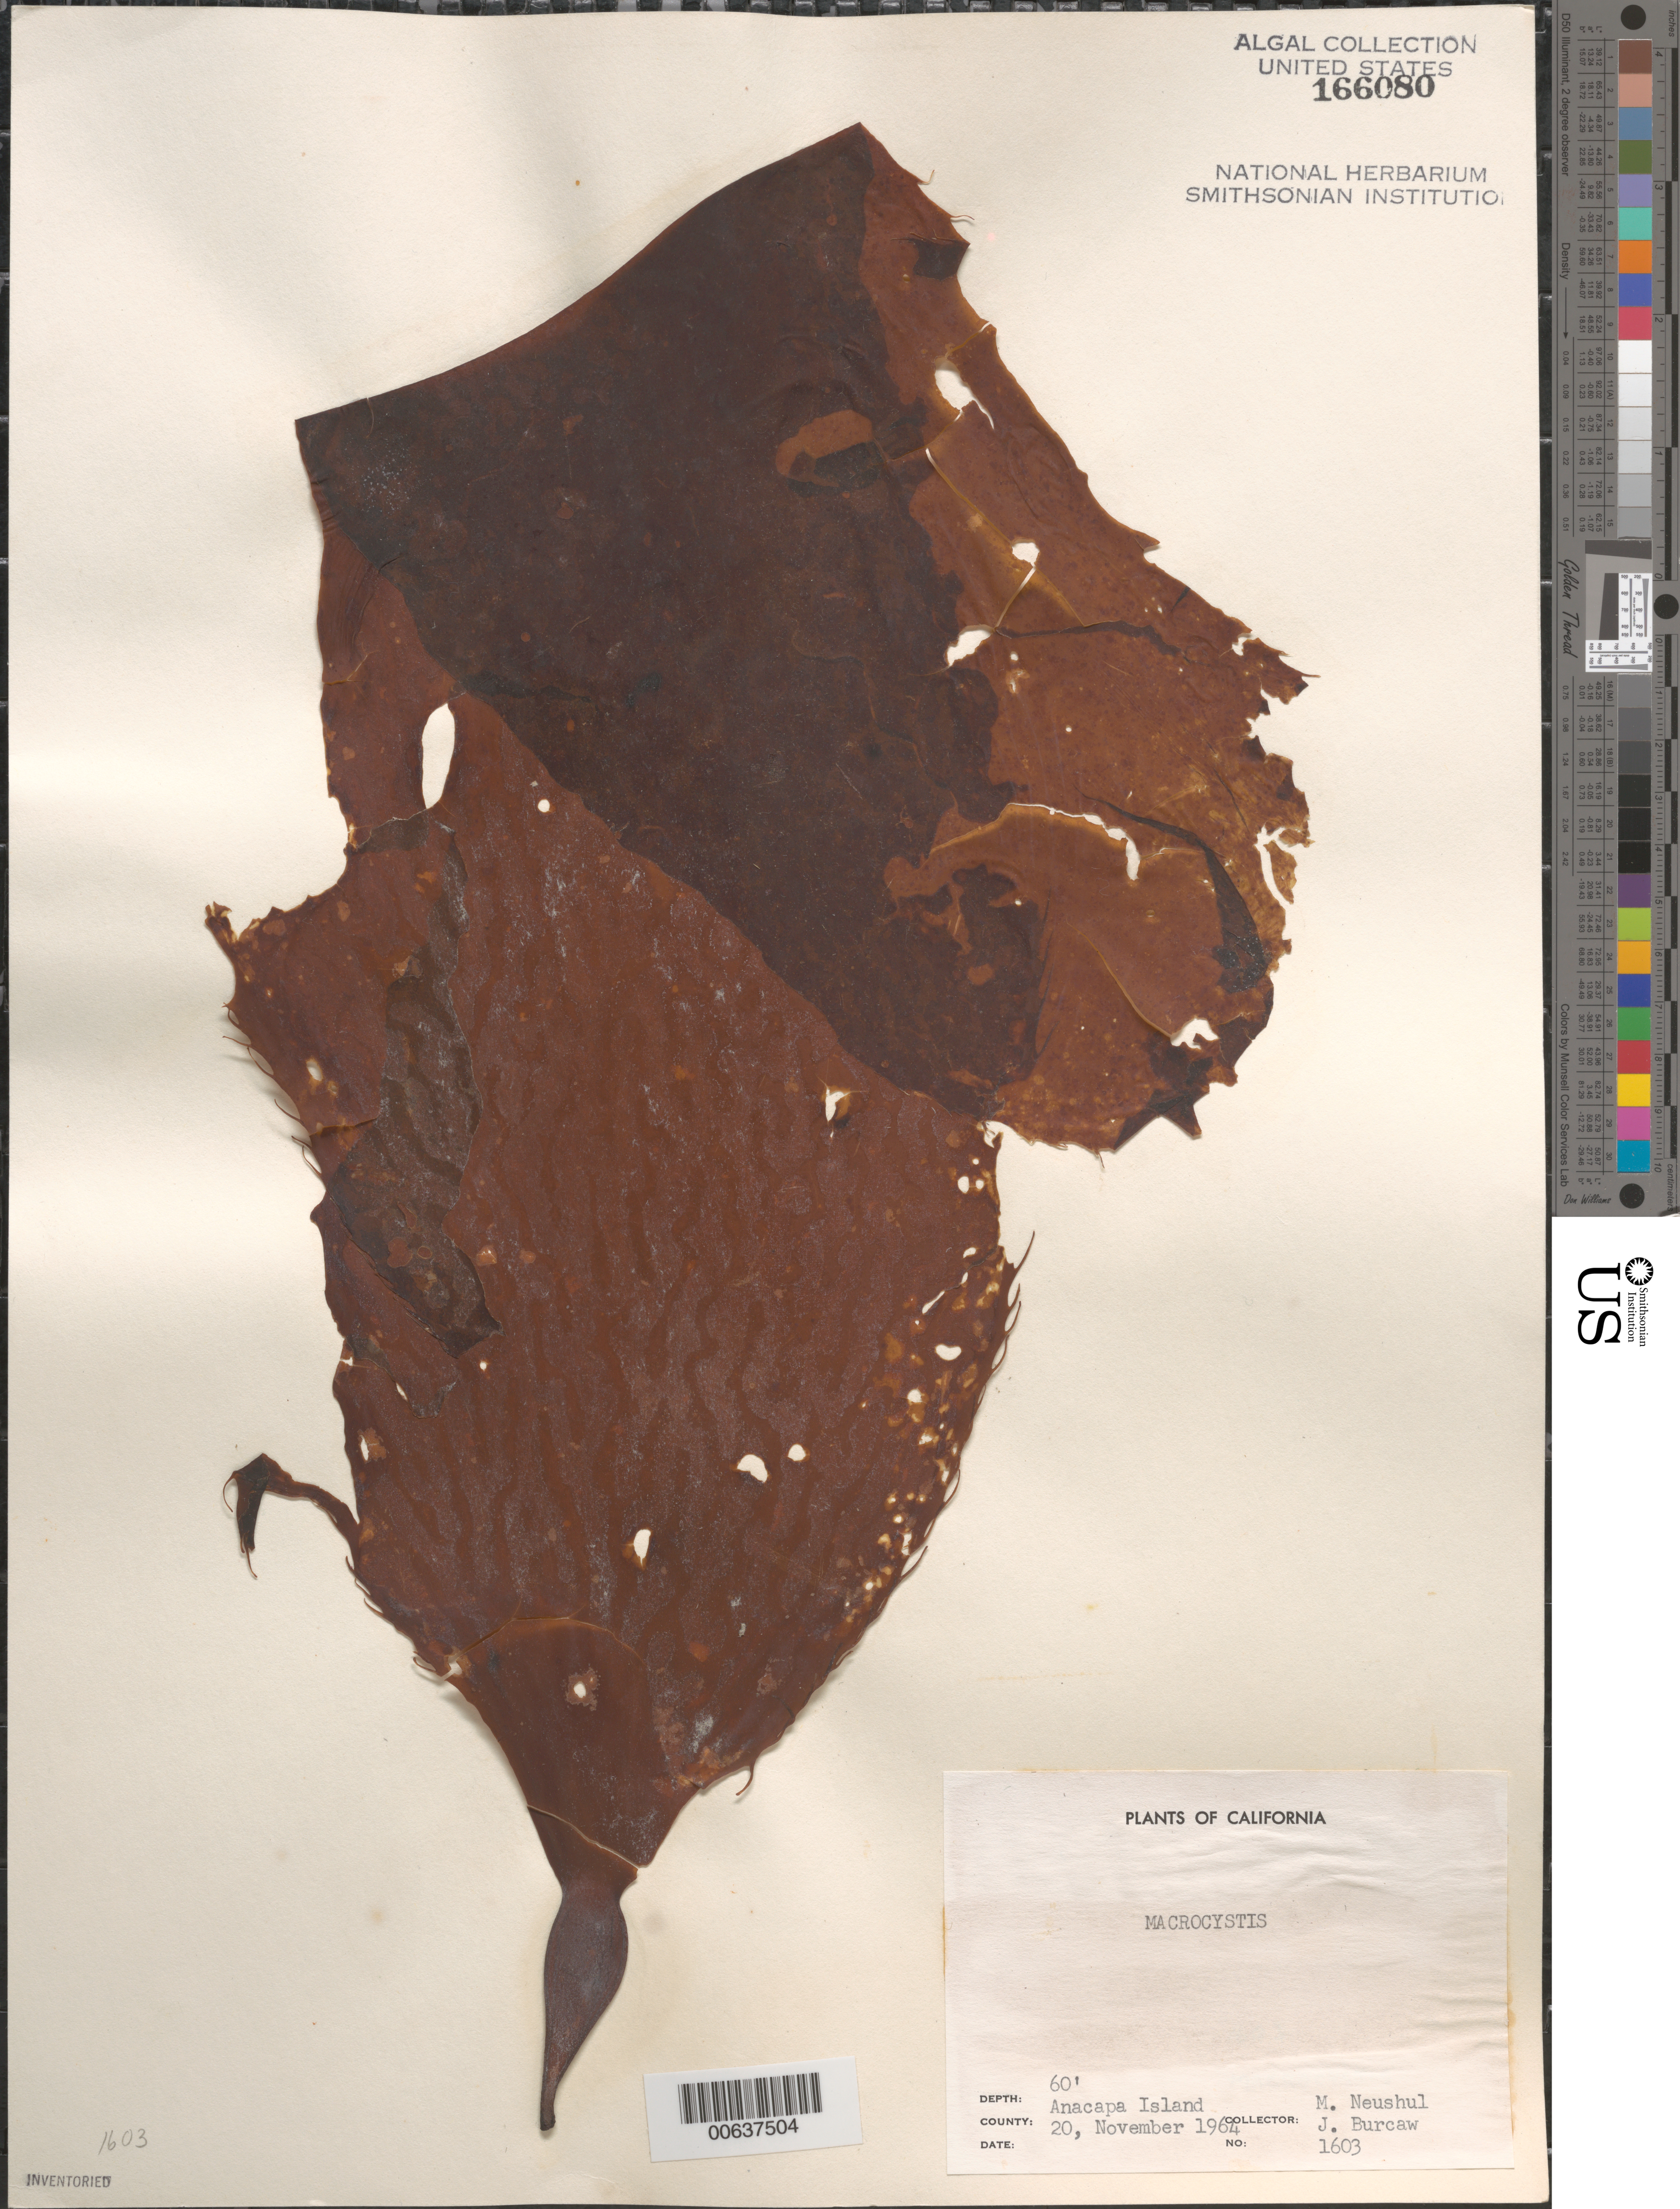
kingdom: Chromista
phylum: Ochrophyta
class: Phaeophyceae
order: Laminariales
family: Laminariaceae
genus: Macrocystis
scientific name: Macrocystis sp.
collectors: M. Neushul & J. Burcaw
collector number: Neushul 1603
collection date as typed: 20 Nov 1964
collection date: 1964-11-20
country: United States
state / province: California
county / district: Ventura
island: Anacapa Island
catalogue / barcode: US 166080